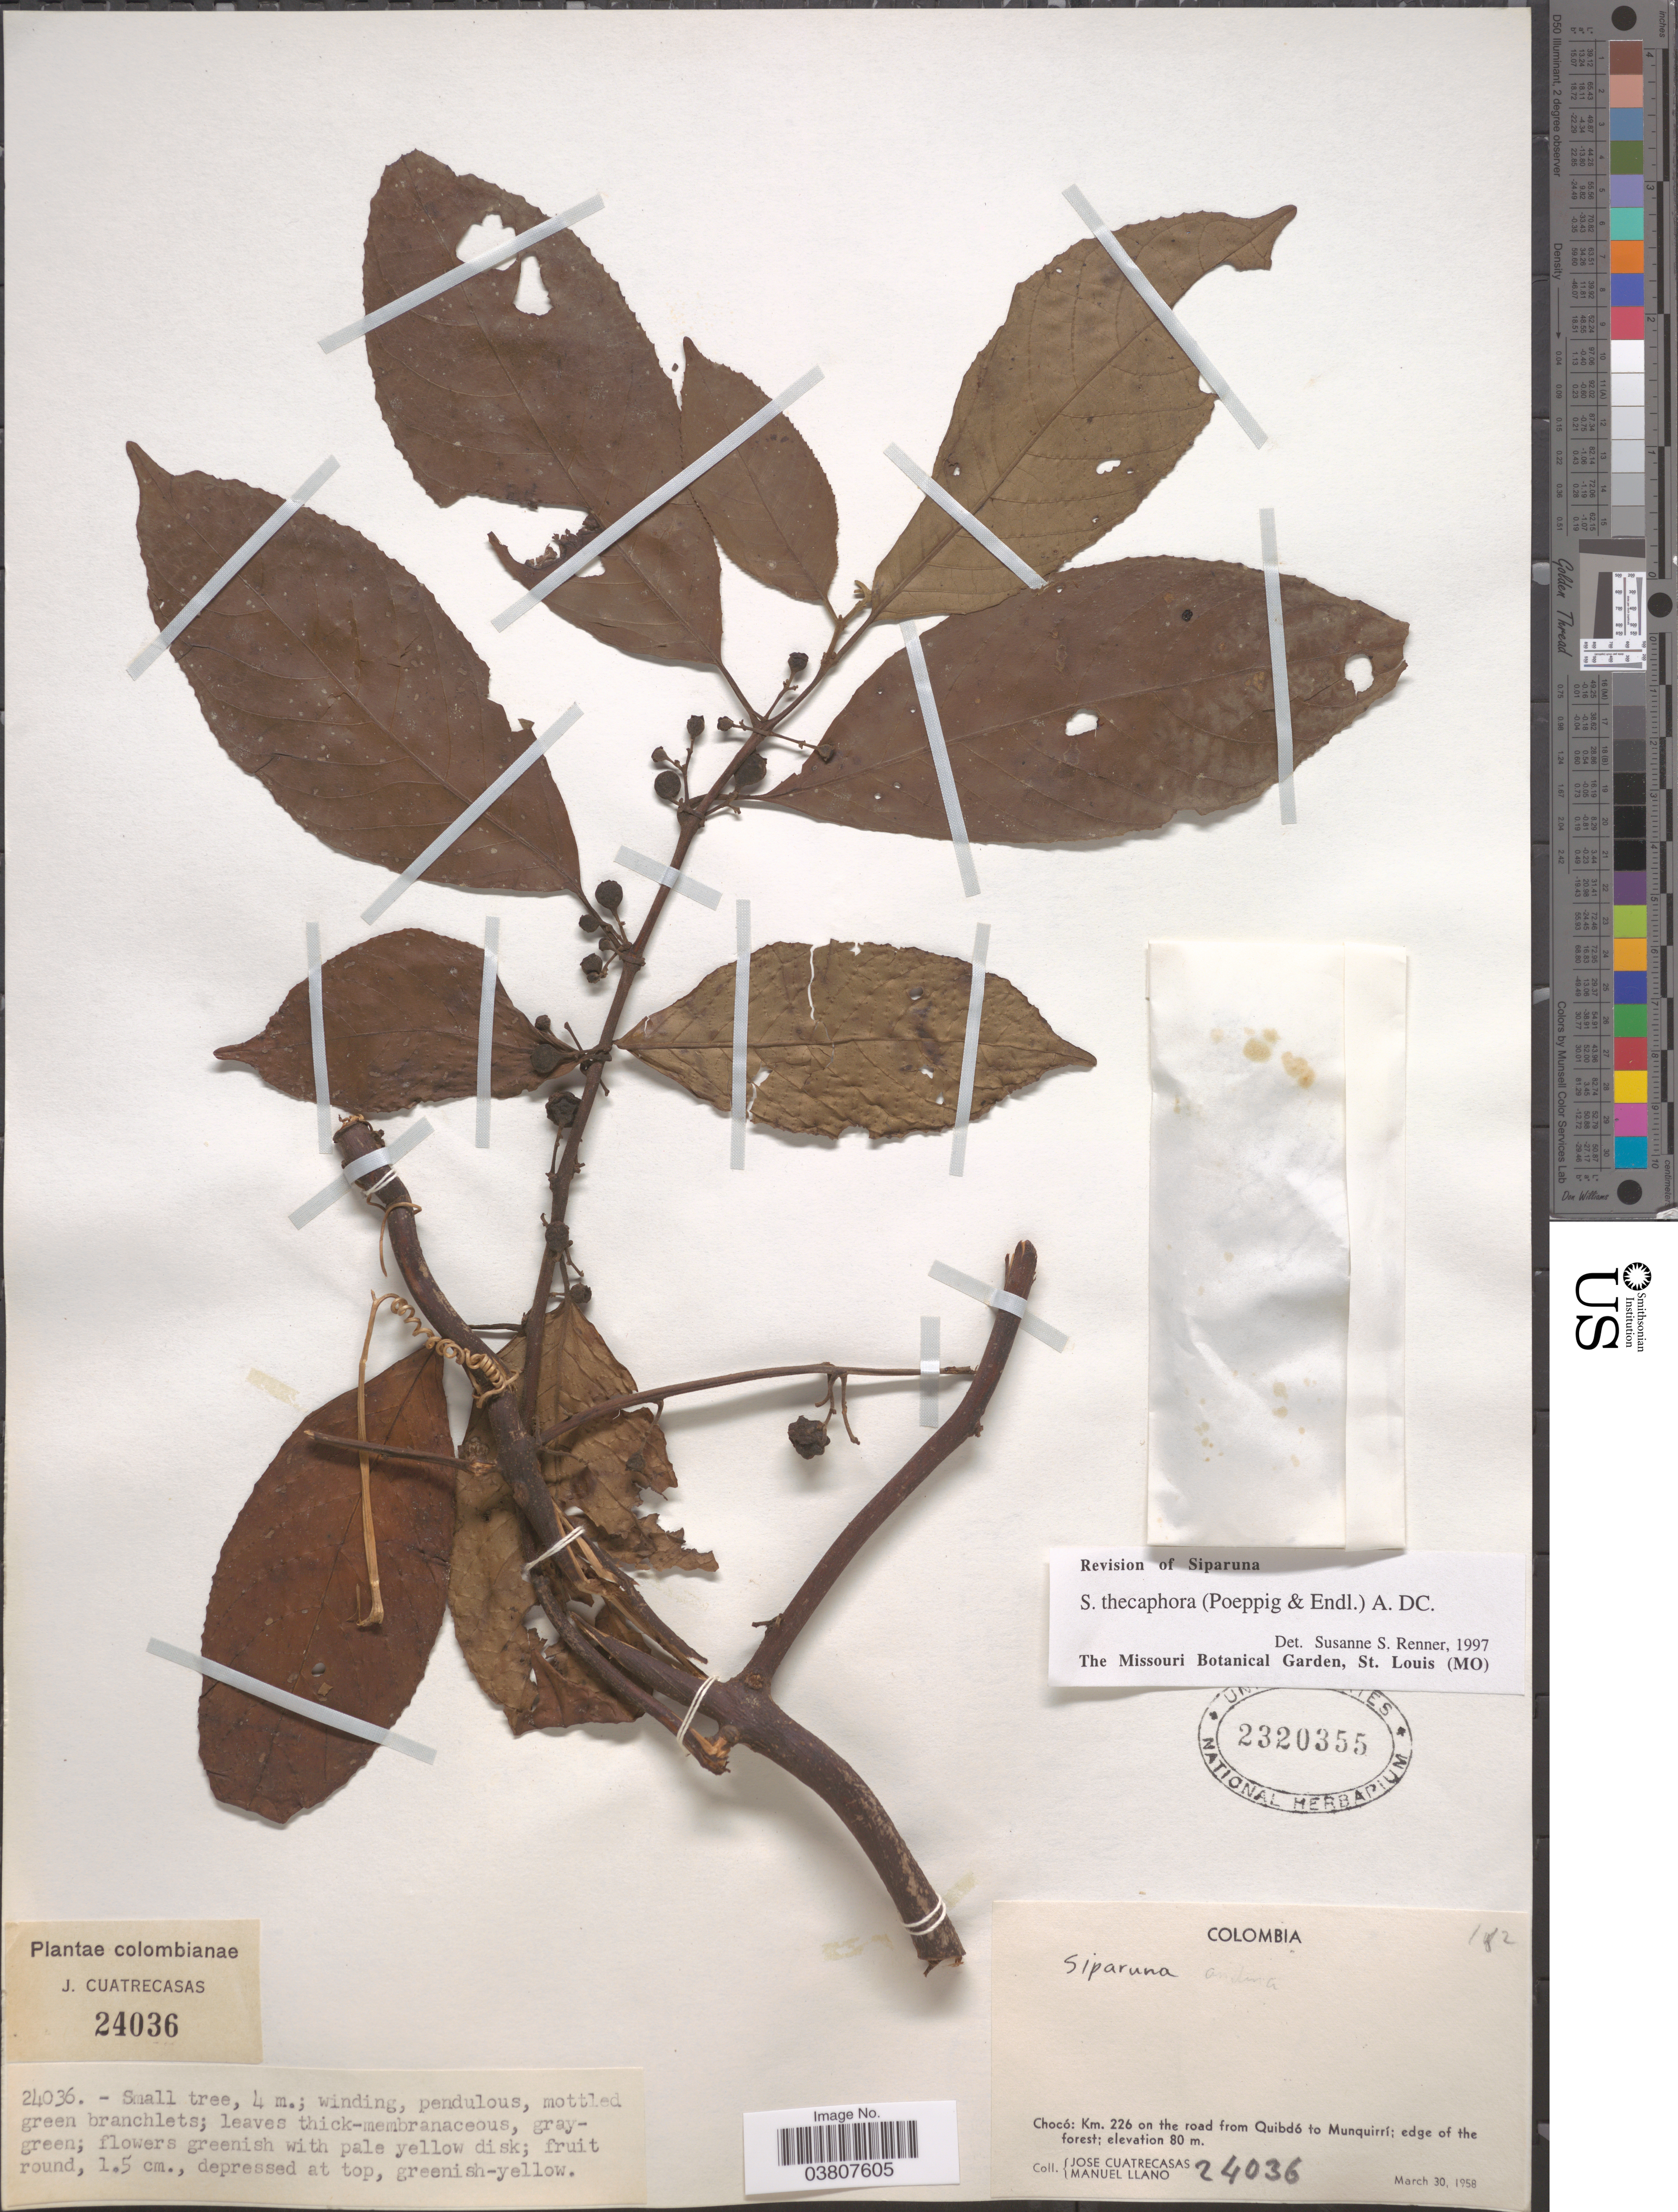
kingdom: Plantae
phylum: Tracheophyta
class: Magnoliopsida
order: Laurales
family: Siparunaceae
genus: Siparuna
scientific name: Siparuna thecaphora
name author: (Poepp. & Endl.) A. DC.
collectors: J. Cuatrecasas & M. Llano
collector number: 24036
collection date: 1958-03-30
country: Colombia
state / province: Chocó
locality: Km. 226 on the road from Quibdó to Munquirrí; edge of the forest.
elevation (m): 80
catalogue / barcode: US 2320355